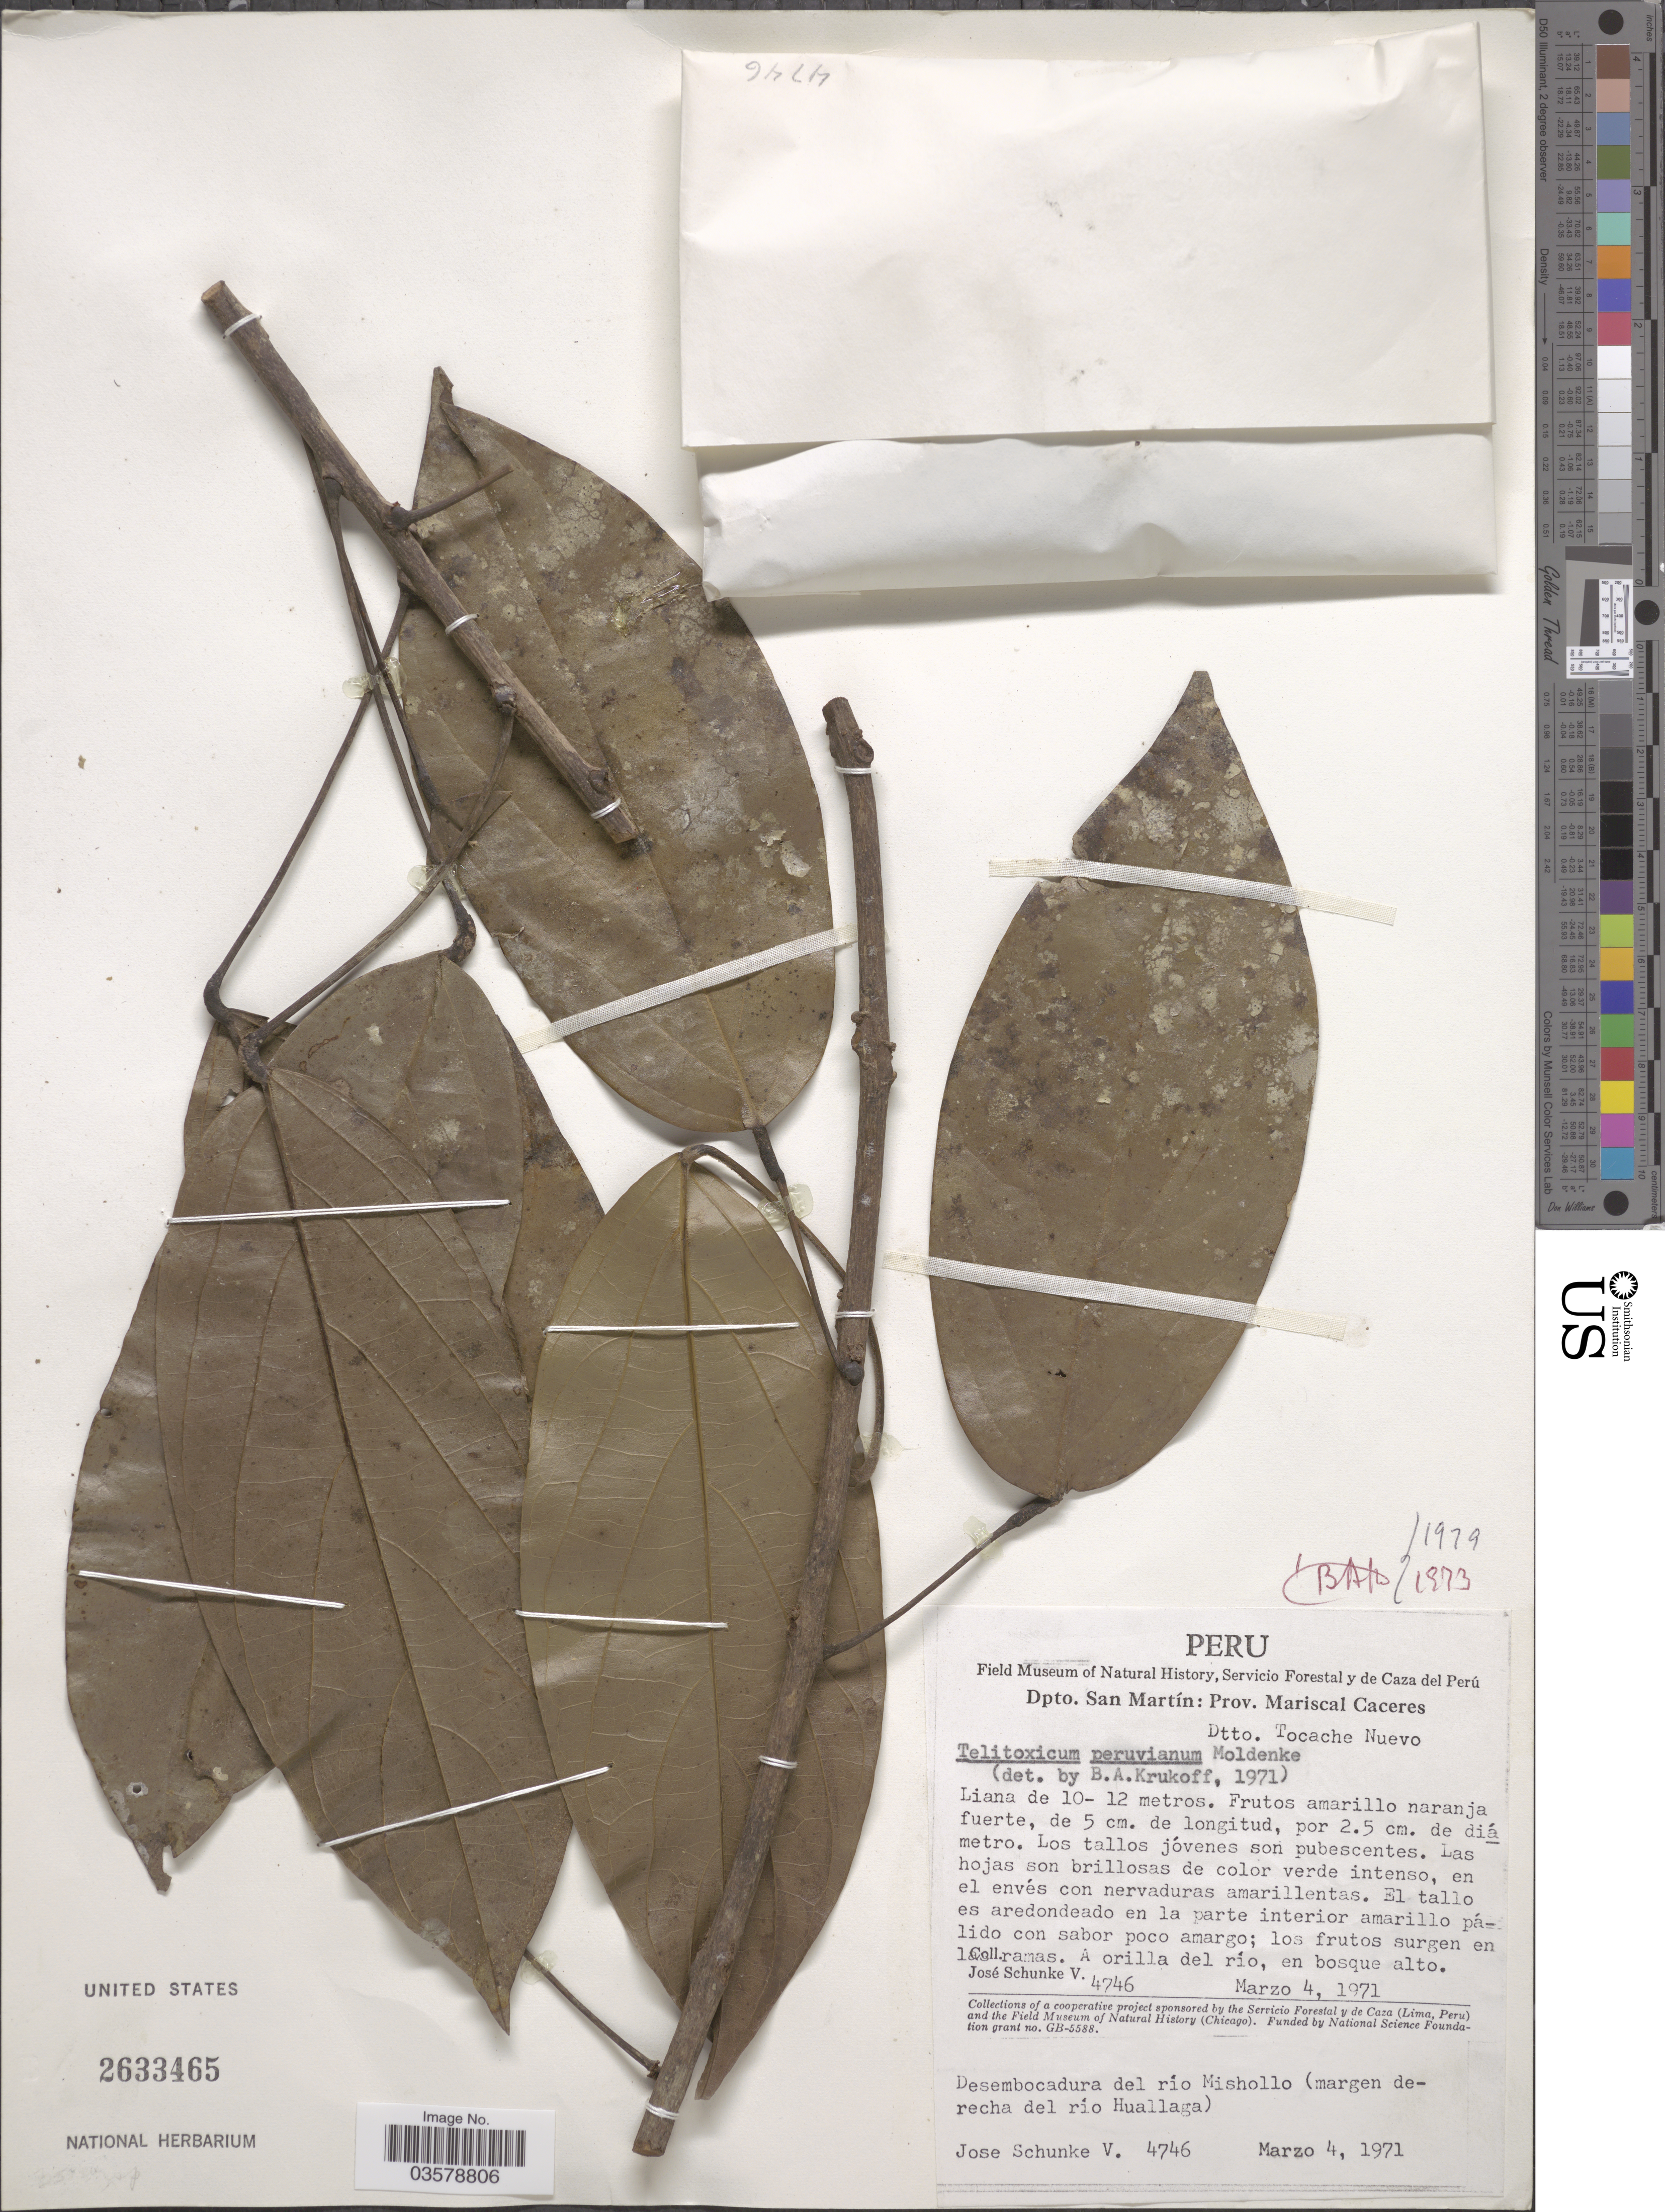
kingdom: Plantae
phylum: Tracheophyta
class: Magnoliopsida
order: Ranunculales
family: Menispermaceae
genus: Telitoxicum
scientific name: Telitoxicum peruvianum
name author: Moldenke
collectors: J. Schunke Vigo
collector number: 4746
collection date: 1971-03-04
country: Peru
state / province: San Martín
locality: Dpto. San Martín: Prov. Mariscal Caceres. Dtto. Tocache Nuevo. Desembocadura del rio Mishollo (margen derecha del rio Huallaga).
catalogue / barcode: US 2633465